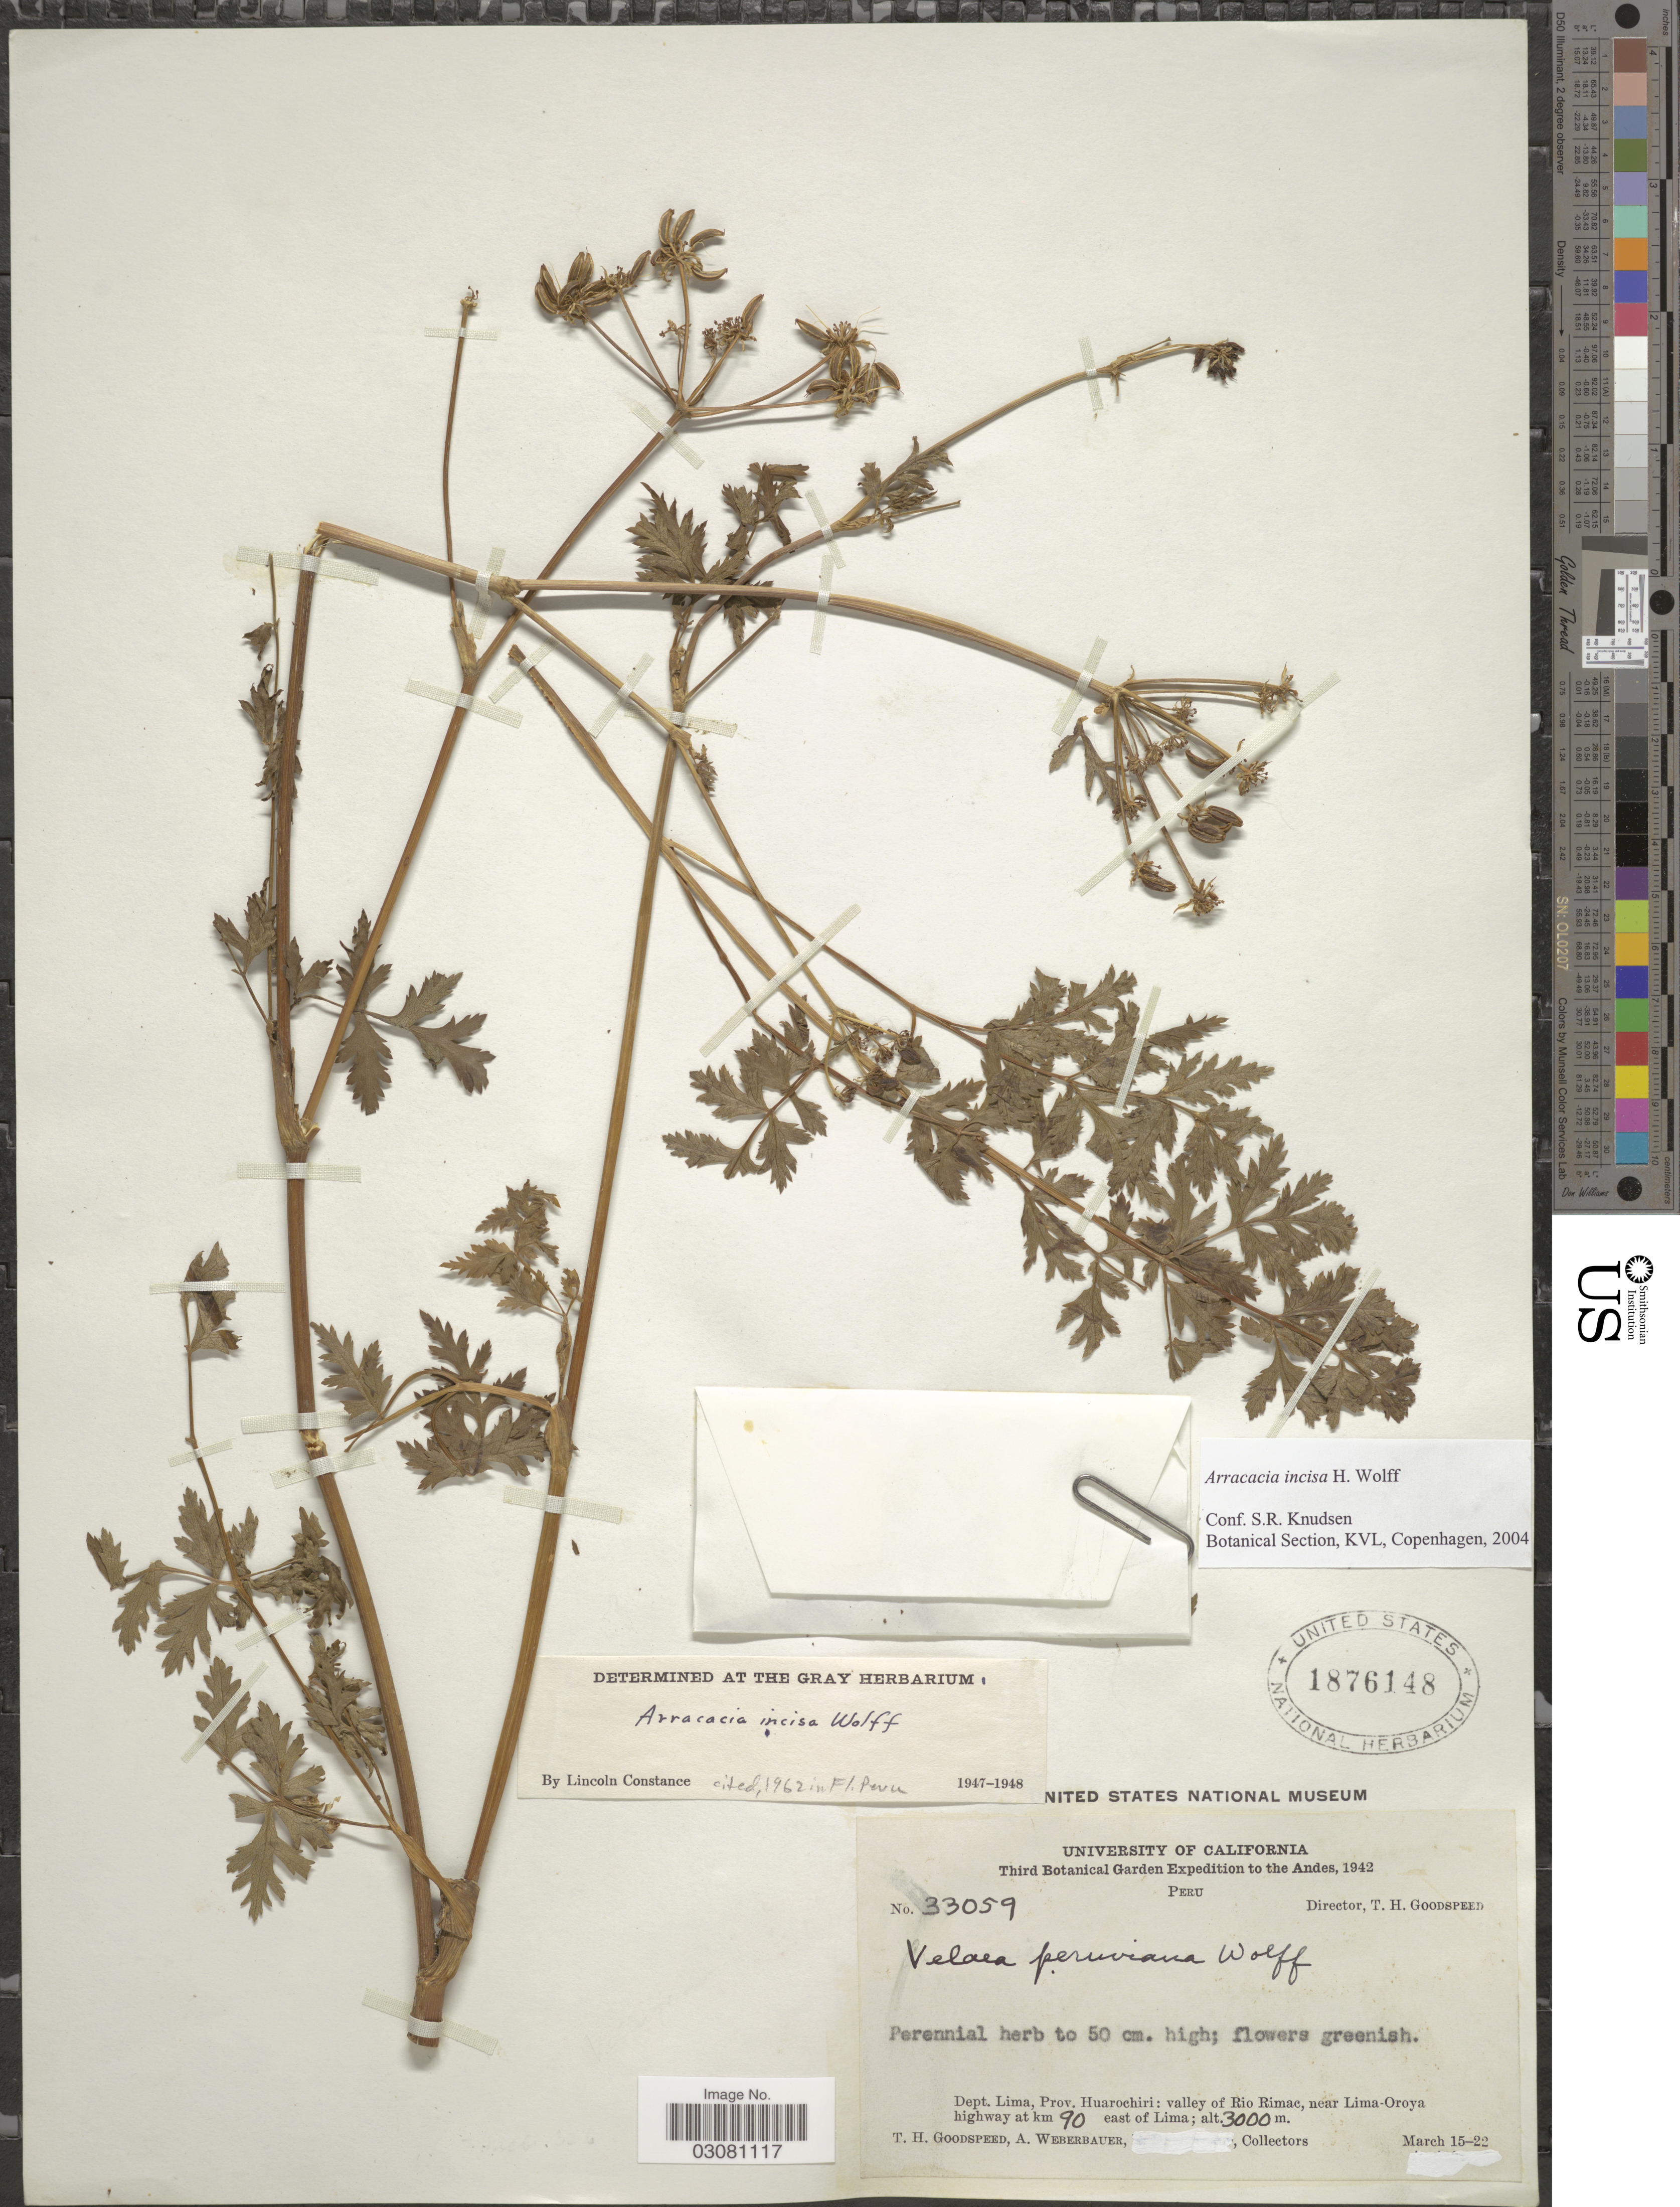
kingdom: Plantae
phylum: Tracheophyta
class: Magnoliopsida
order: Apiales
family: Apiaceae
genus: Arracacia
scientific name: Arracacia incisa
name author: H. Wolff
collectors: T. Goodspeed & A. Weberbauer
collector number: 33059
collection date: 1942-03-15/1942-03-22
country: Peru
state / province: Lima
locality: Andes. Dept. Lima, Prov. Huarochiri: valley of Rio Rimac, near Lima-Oroya highway at km 90 east of Lima.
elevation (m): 3000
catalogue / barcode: US 1876148